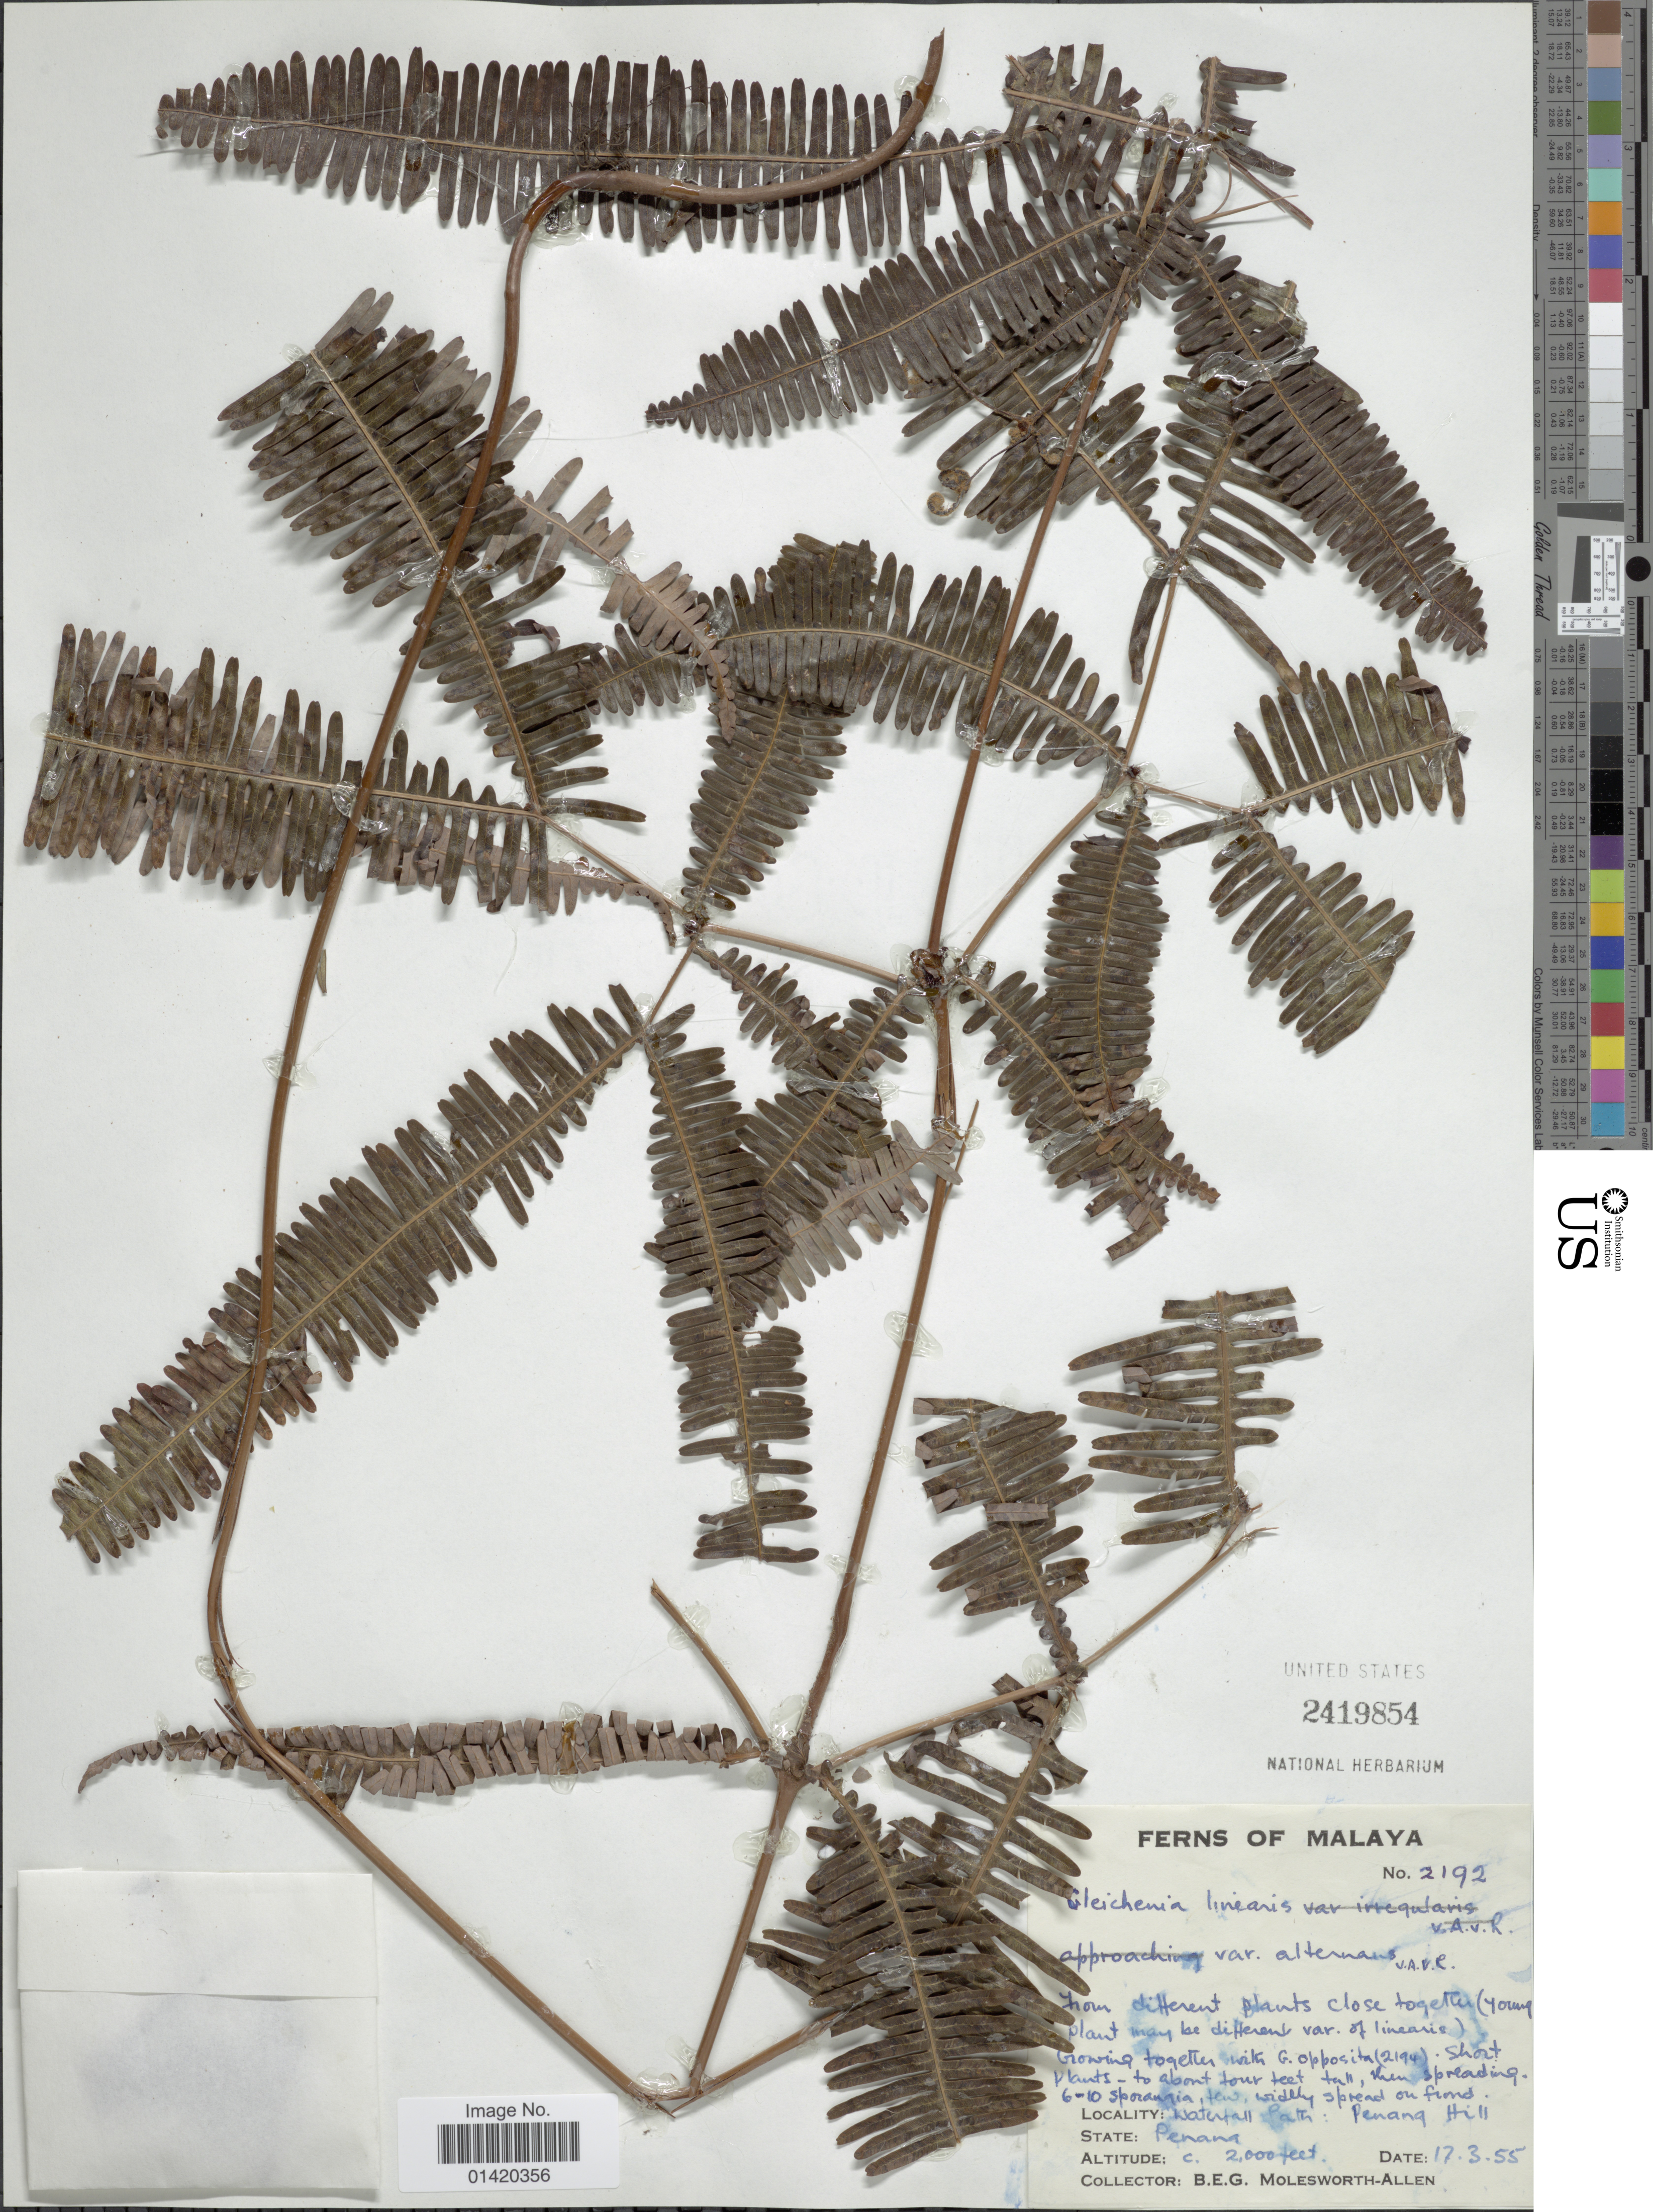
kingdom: Plantae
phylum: Tracheophyta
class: Polypodiopsida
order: Gleicheniales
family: Gleicheniaceae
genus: Dicranopteris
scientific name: Dicranopteris linearis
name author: (Burm. f.) Underw.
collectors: B. E. G. Molesworth-Allen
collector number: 2192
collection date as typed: Transcribed d/m/y: 17/3/55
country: Malaysia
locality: Malaya, Waterfall Path: Penang Hill, Penang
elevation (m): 610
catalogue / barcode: US 2419854